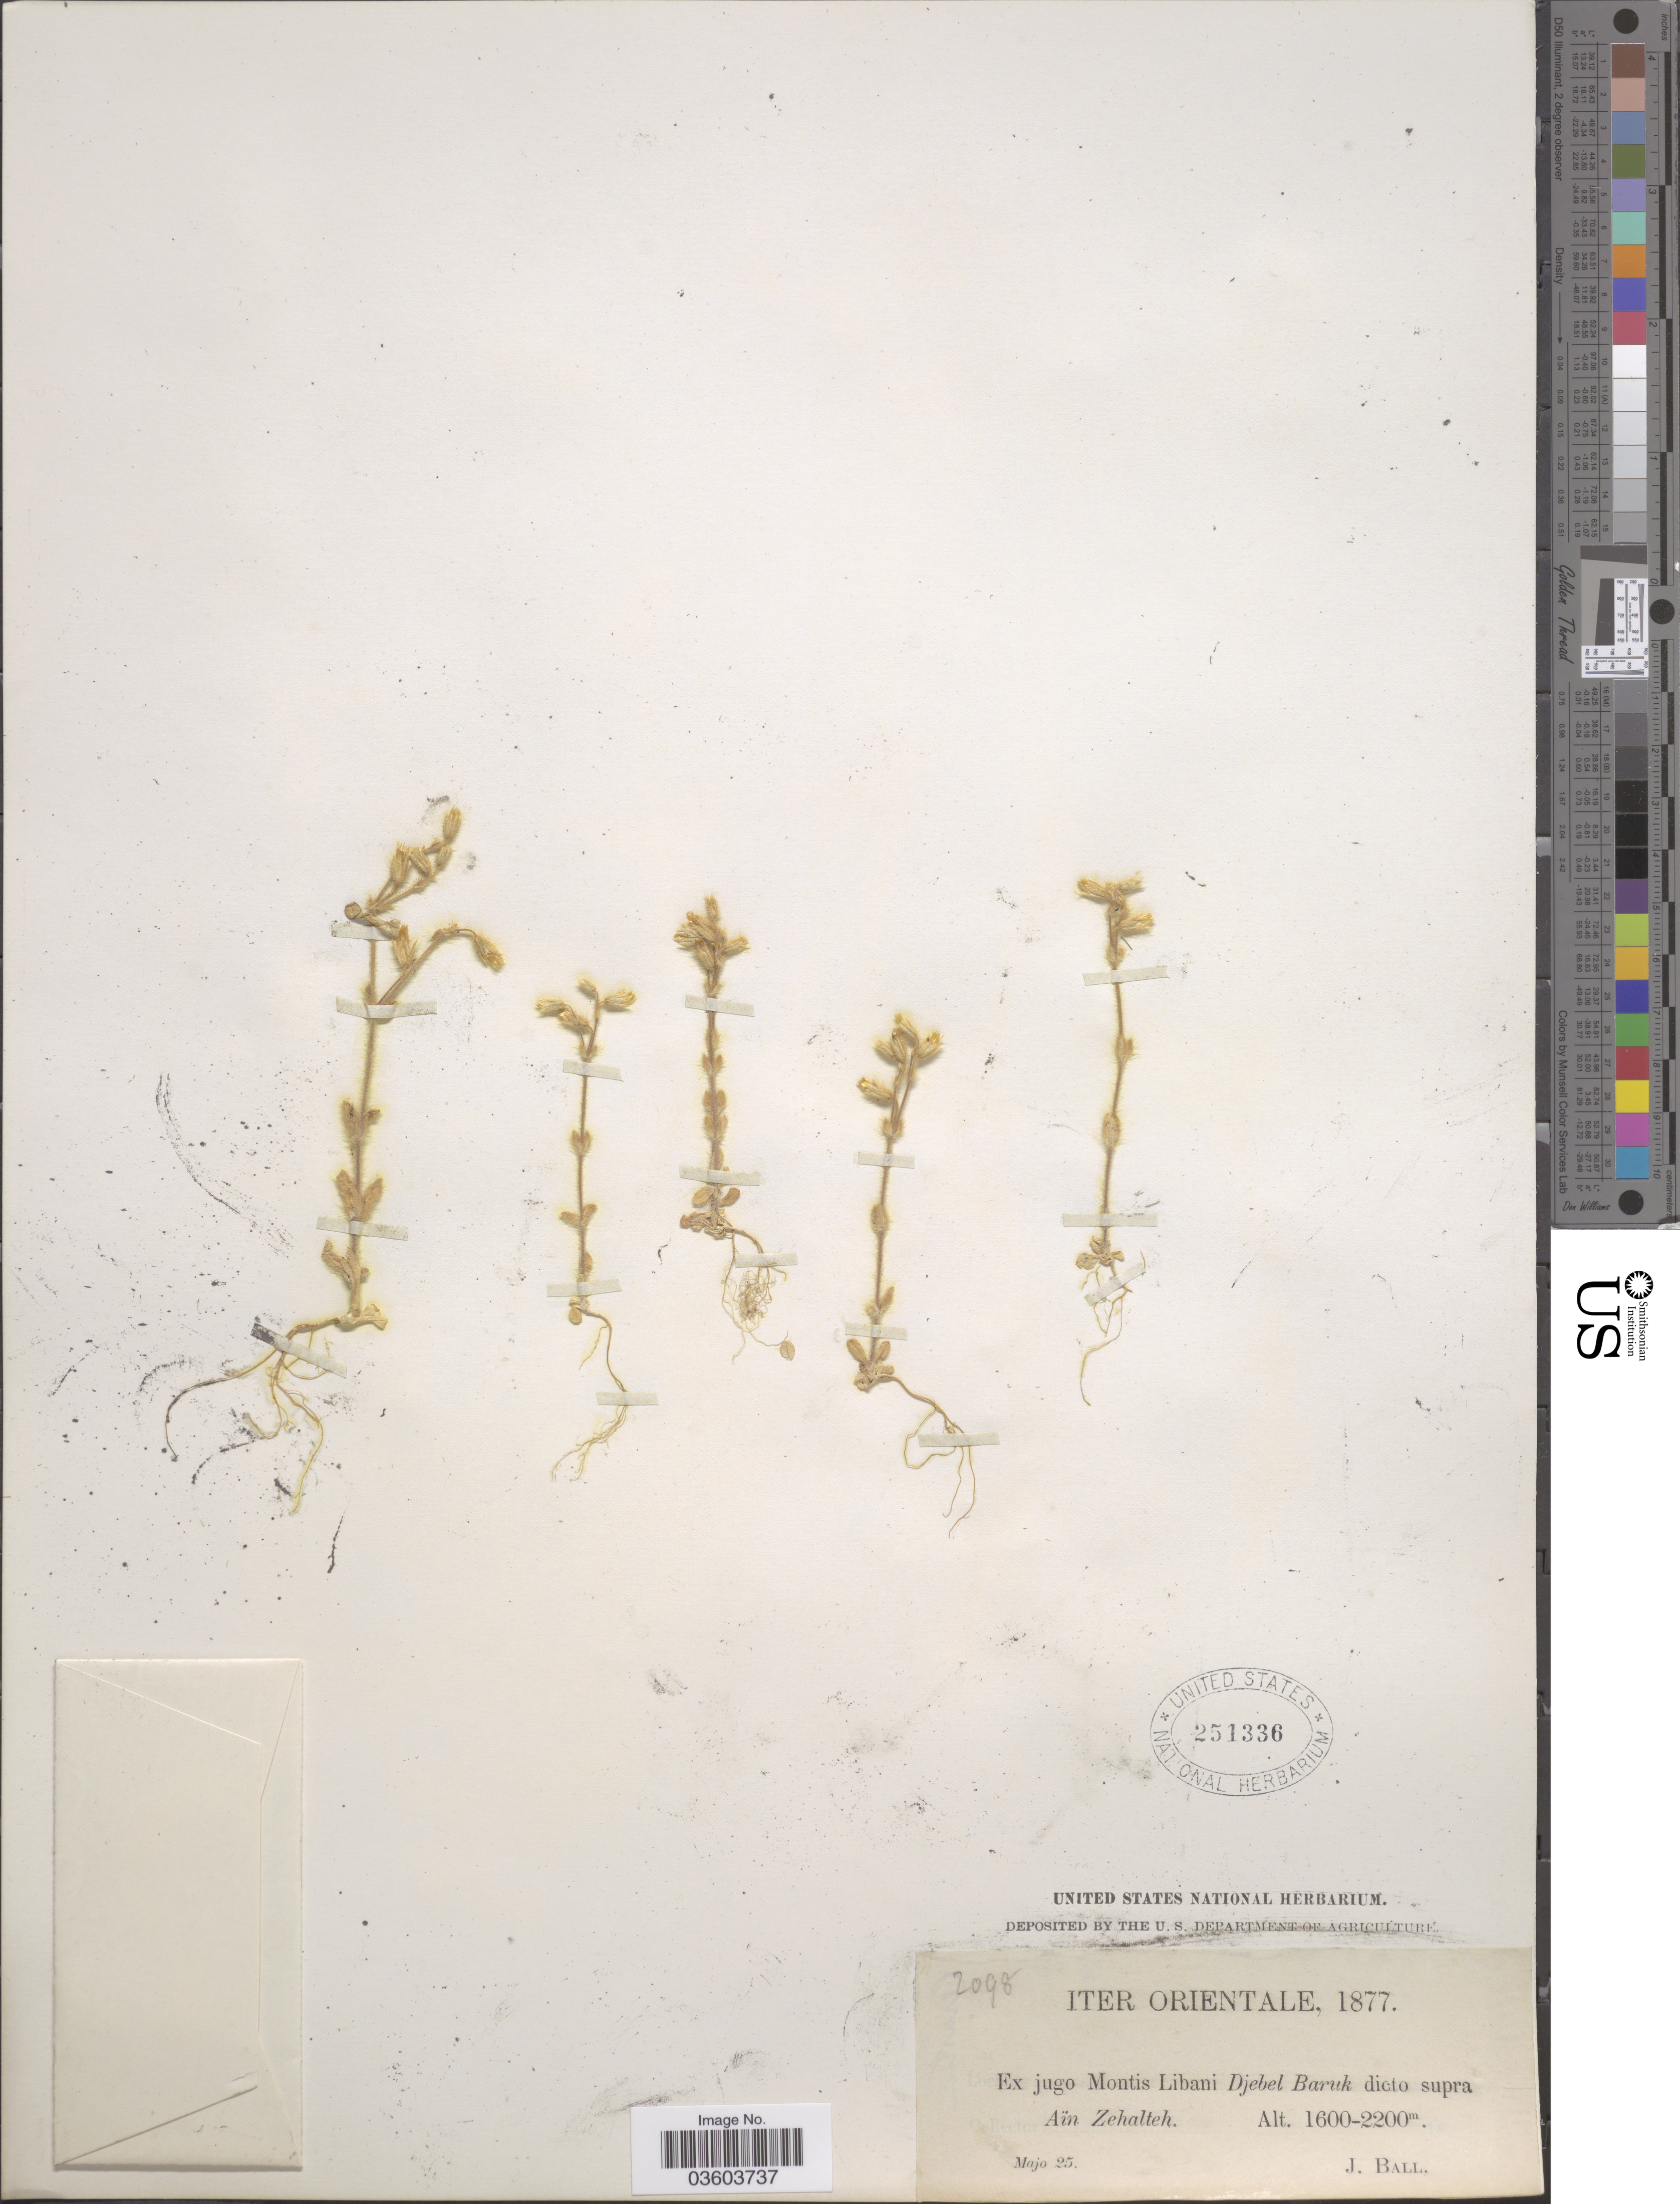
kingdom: Plantae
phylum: Tracheophyta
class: Magnoliopsida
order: Caryophyllales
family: Caryophyllaceae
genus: Cerastium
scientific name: Cerastium sp.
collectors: J. Ball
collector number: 2098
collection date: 1877-05-25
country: Lebanon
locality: Oritenale. Ex jugo Montis Libani Djebel Baruk dicto supra Aïn Zehalteh.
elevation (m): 1600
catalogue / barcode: US 251336